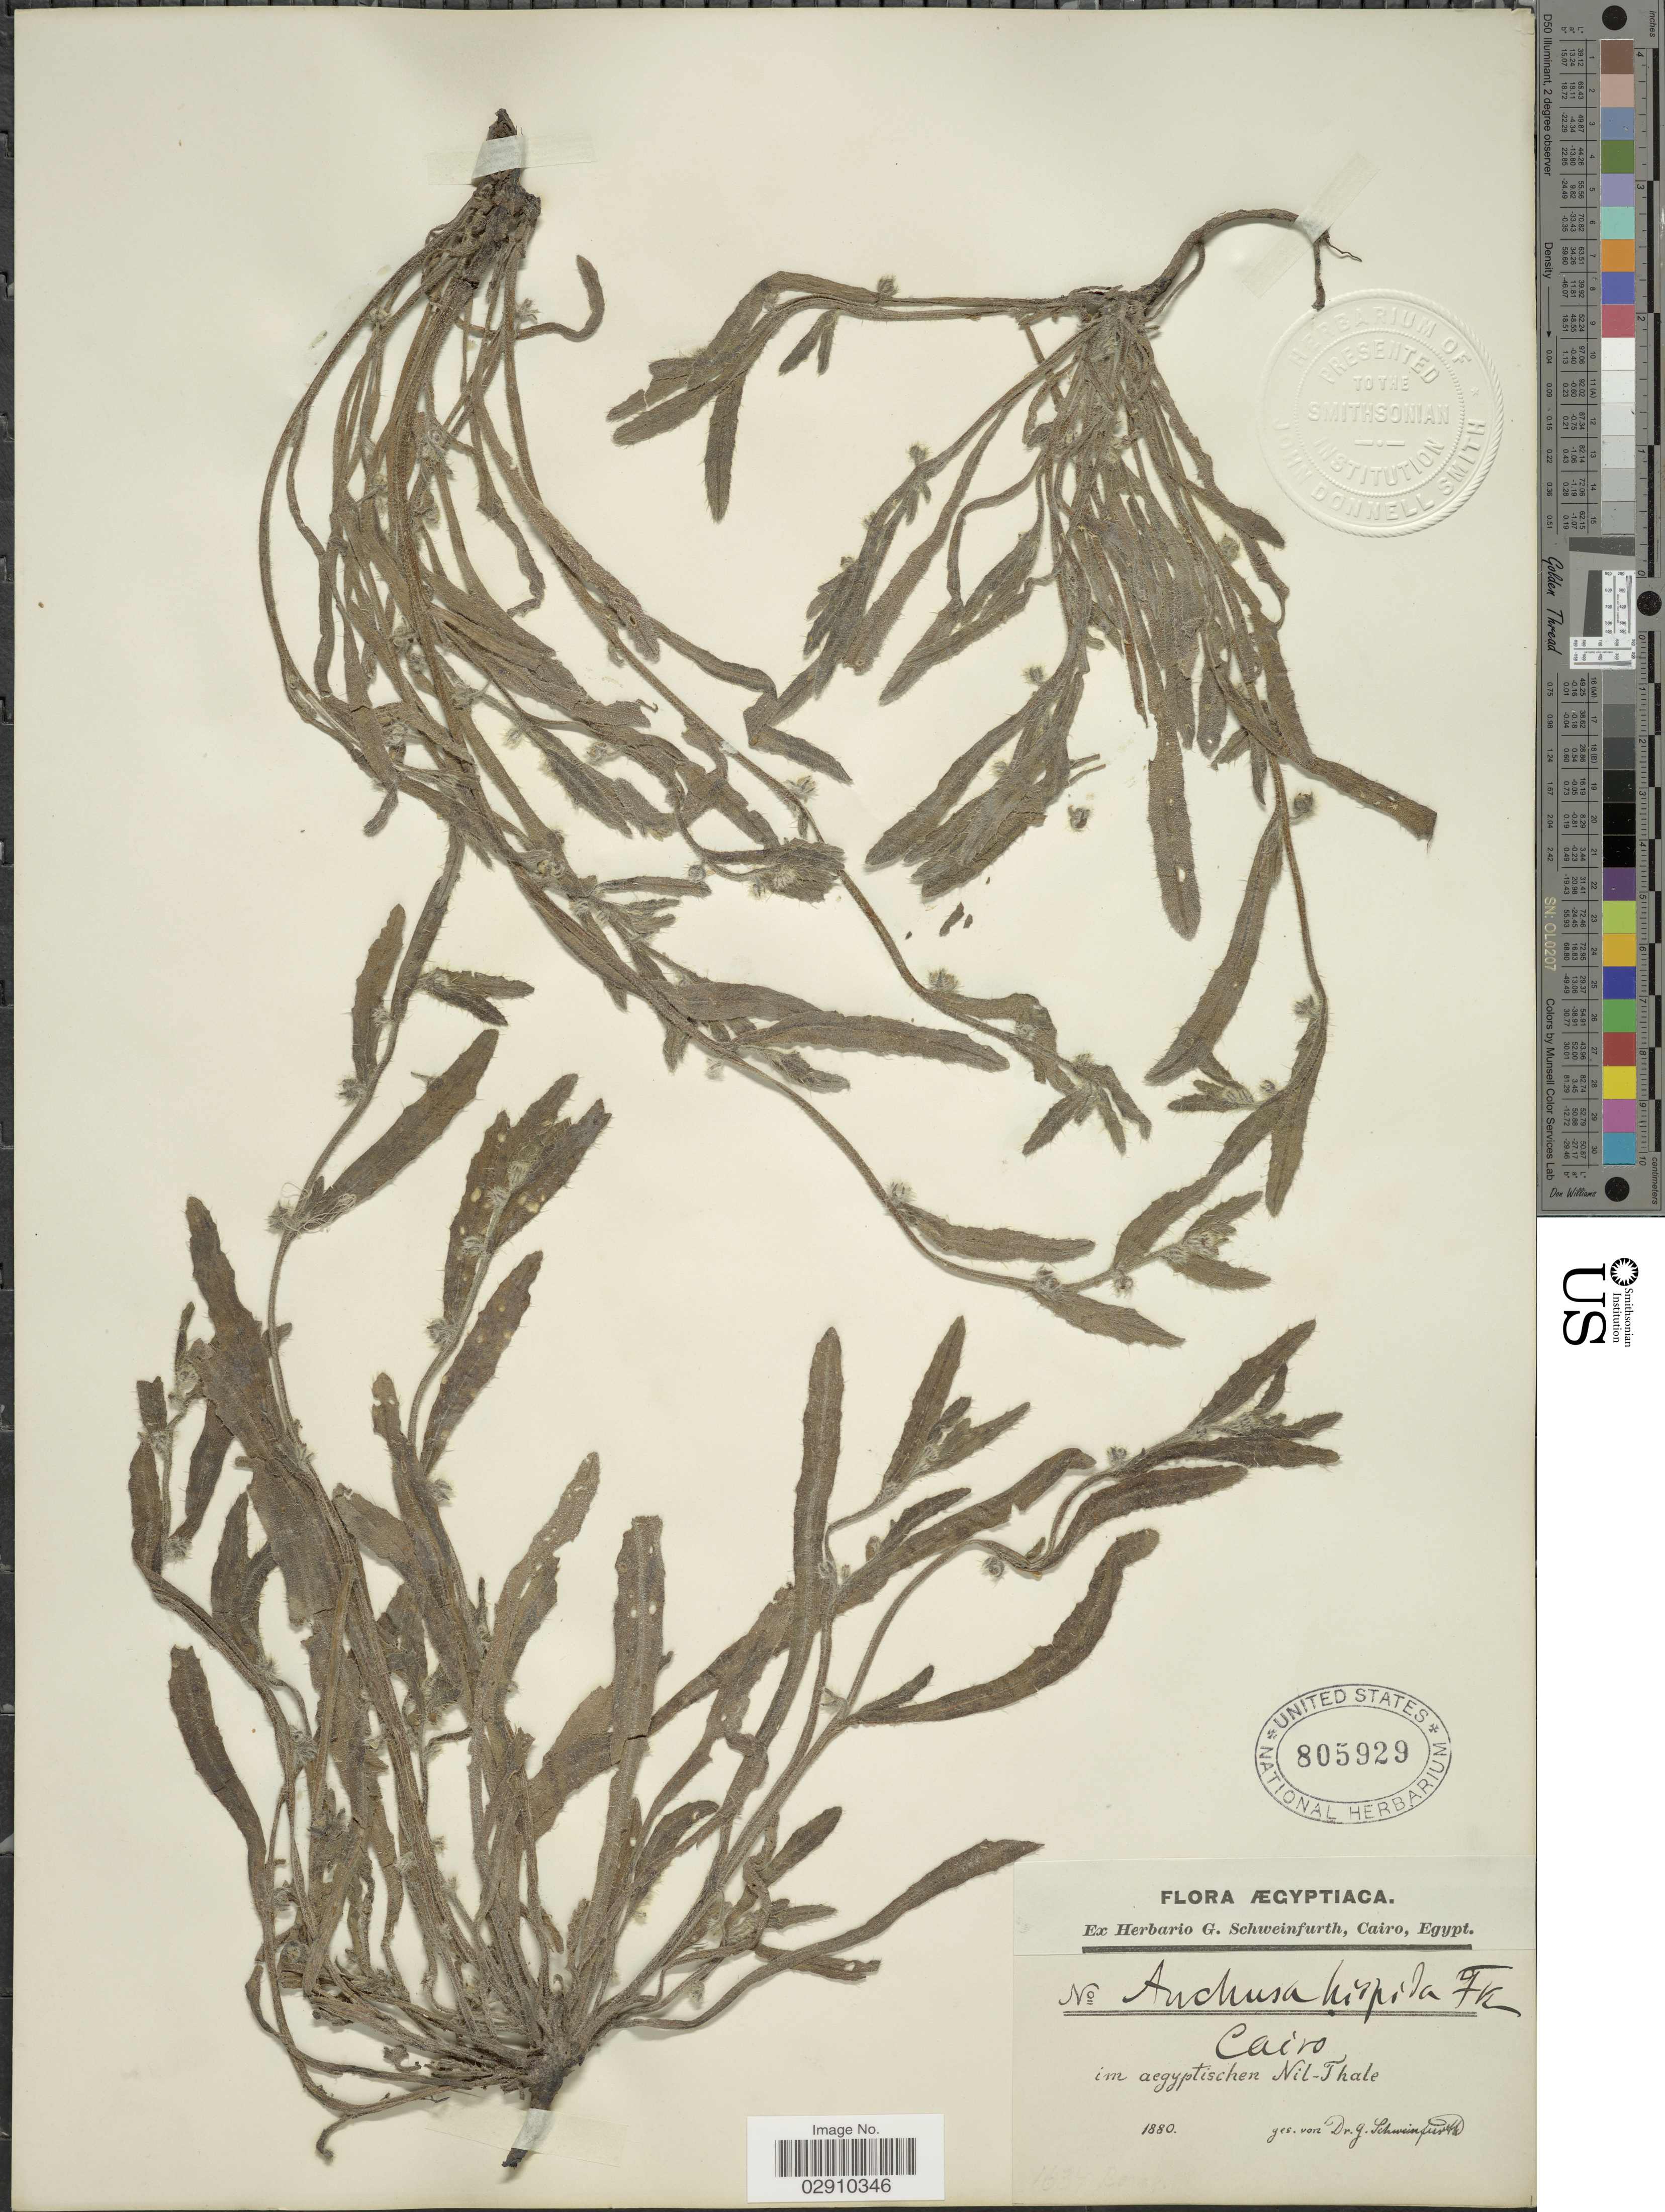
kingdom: Plantae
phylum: Tracheophyta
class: Magnoliopsida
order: Boraginales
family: Boraginaceae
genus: Anchusa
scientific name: Anchusa hispida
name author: Forssk.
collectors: G. A. Schweinfurth (herbarium)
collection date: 1880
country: Egypt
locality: Ægyptiaca, im aegyptischen Nil-Thale.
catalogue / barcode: US 805929